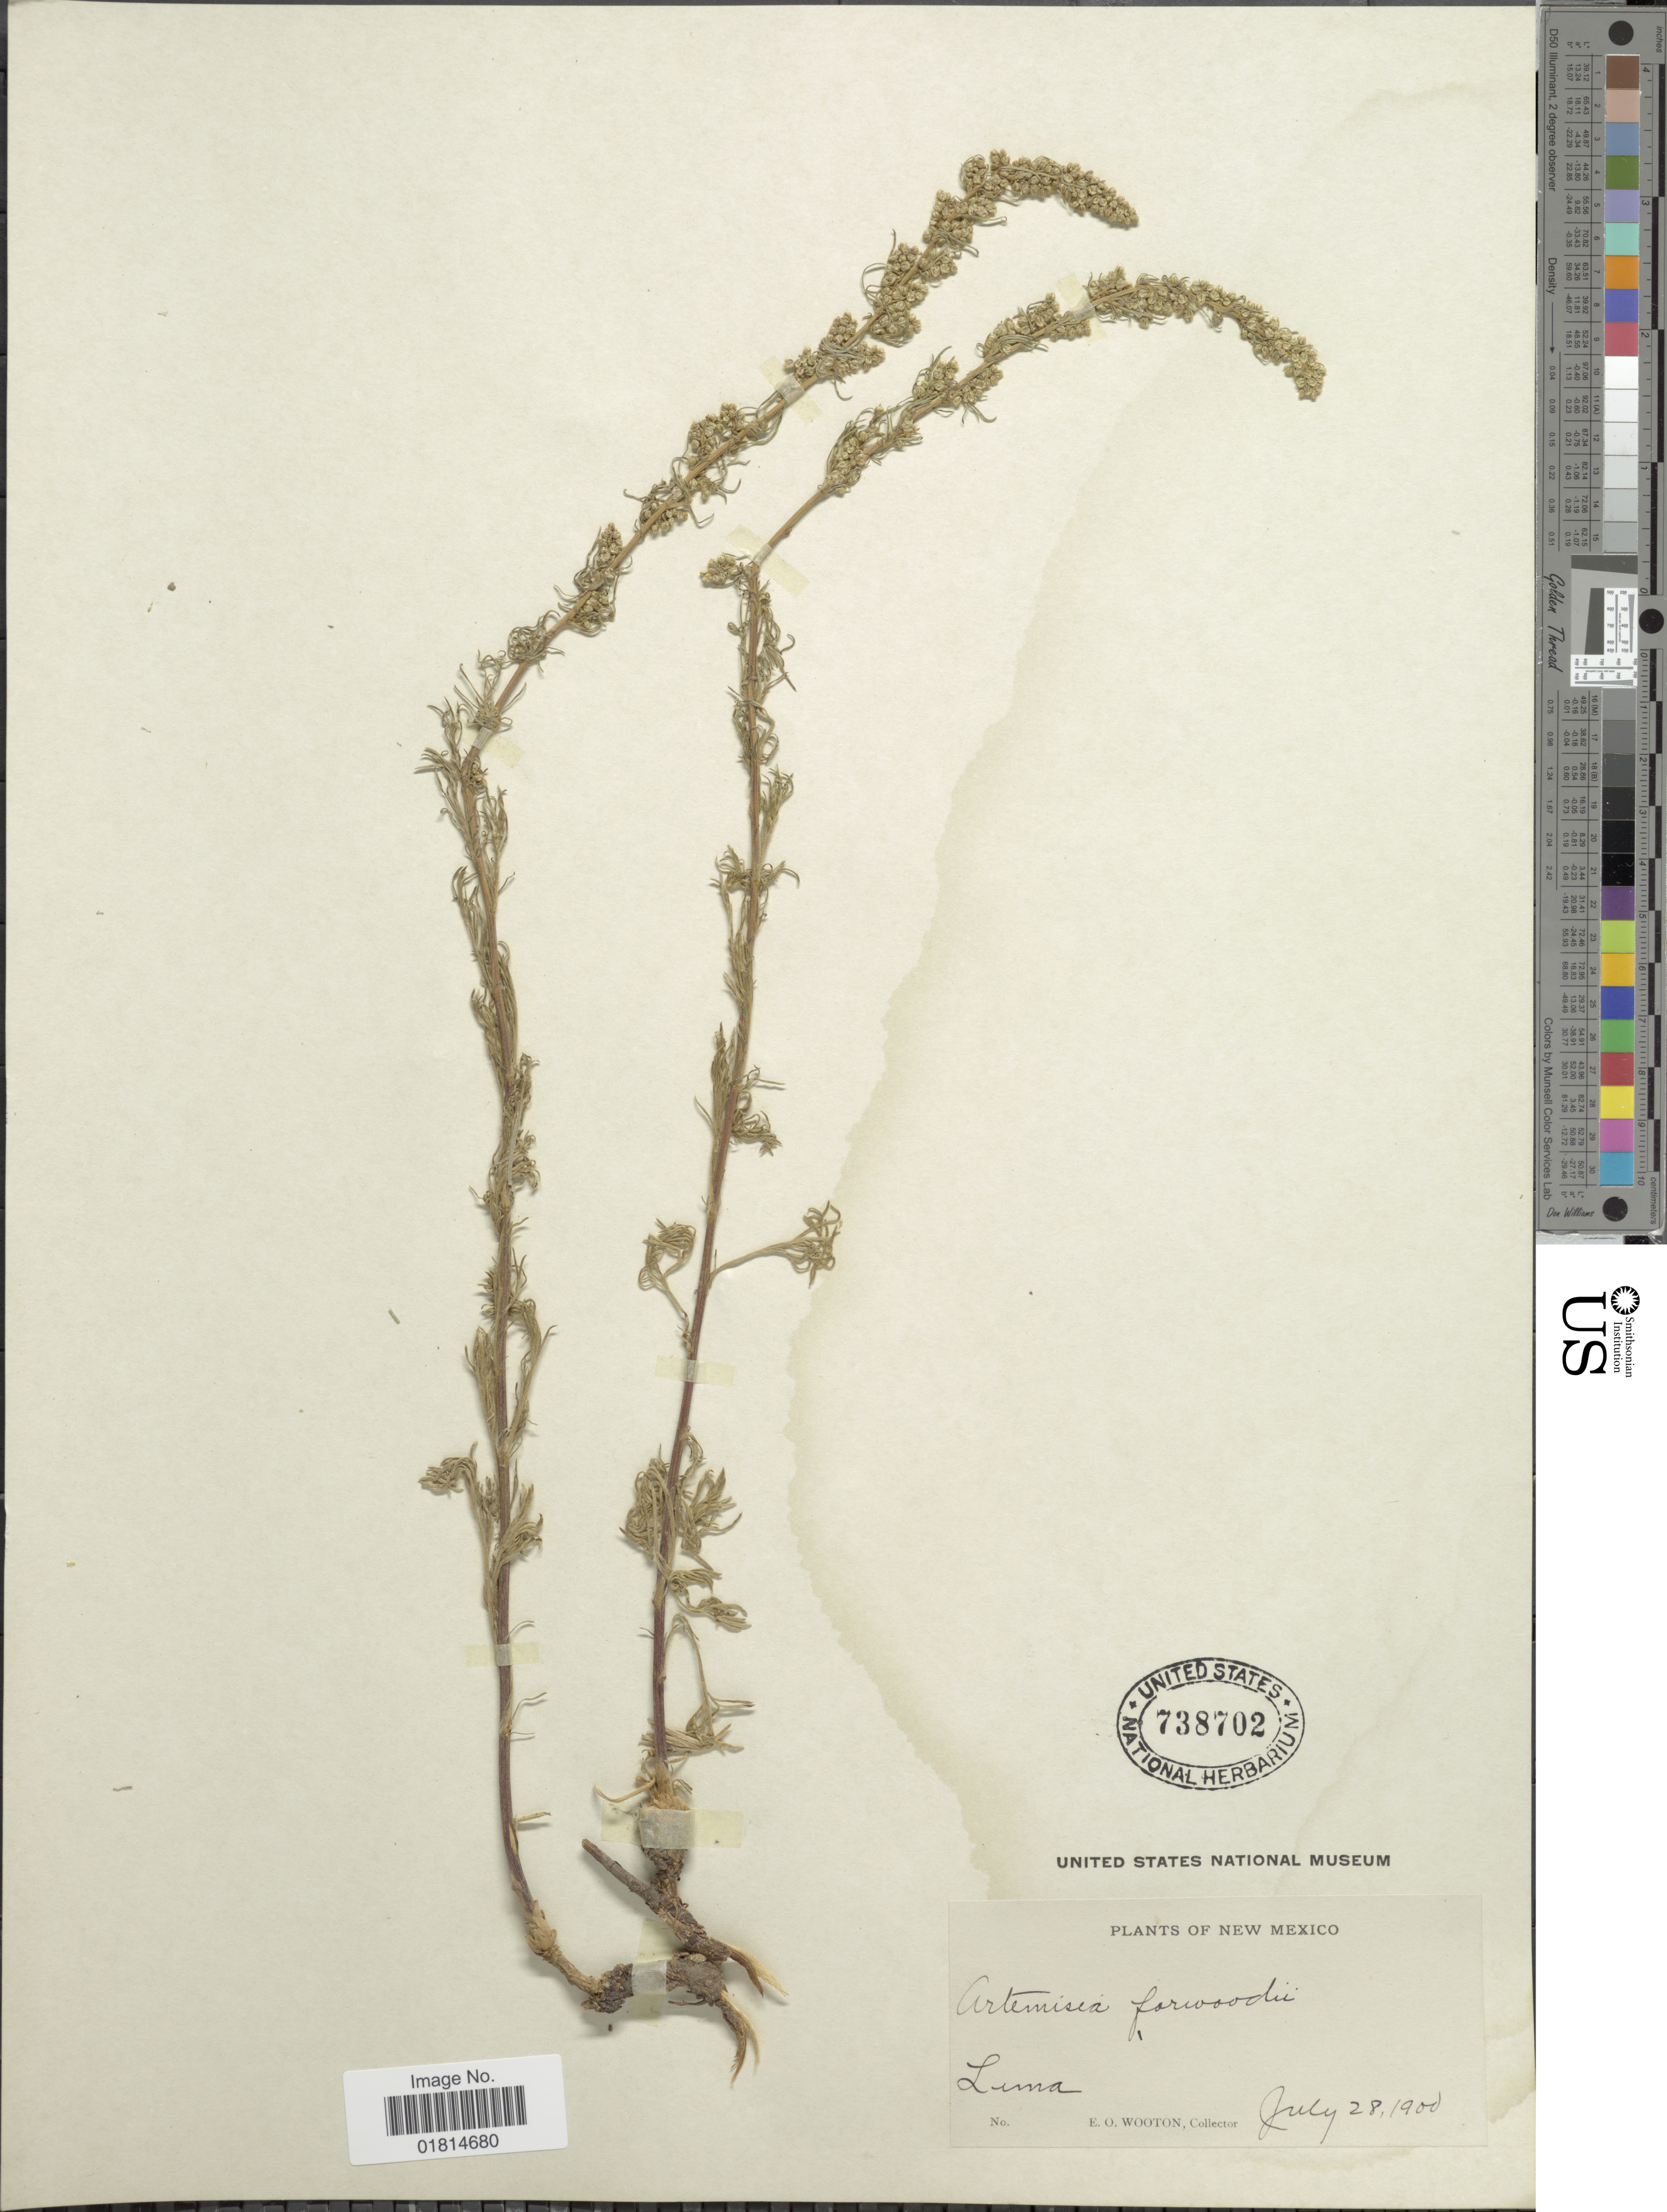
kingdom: Plantae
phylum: Tracheophyta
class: Magnoliopsida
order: Asterales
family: Asteraceae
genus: Artemisia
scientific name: Artemisia camporum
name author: Rydb.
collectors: E. O. Wooton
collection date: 1900-07-28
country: United States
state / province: New Mexico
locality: Lima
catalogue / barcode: US 738702